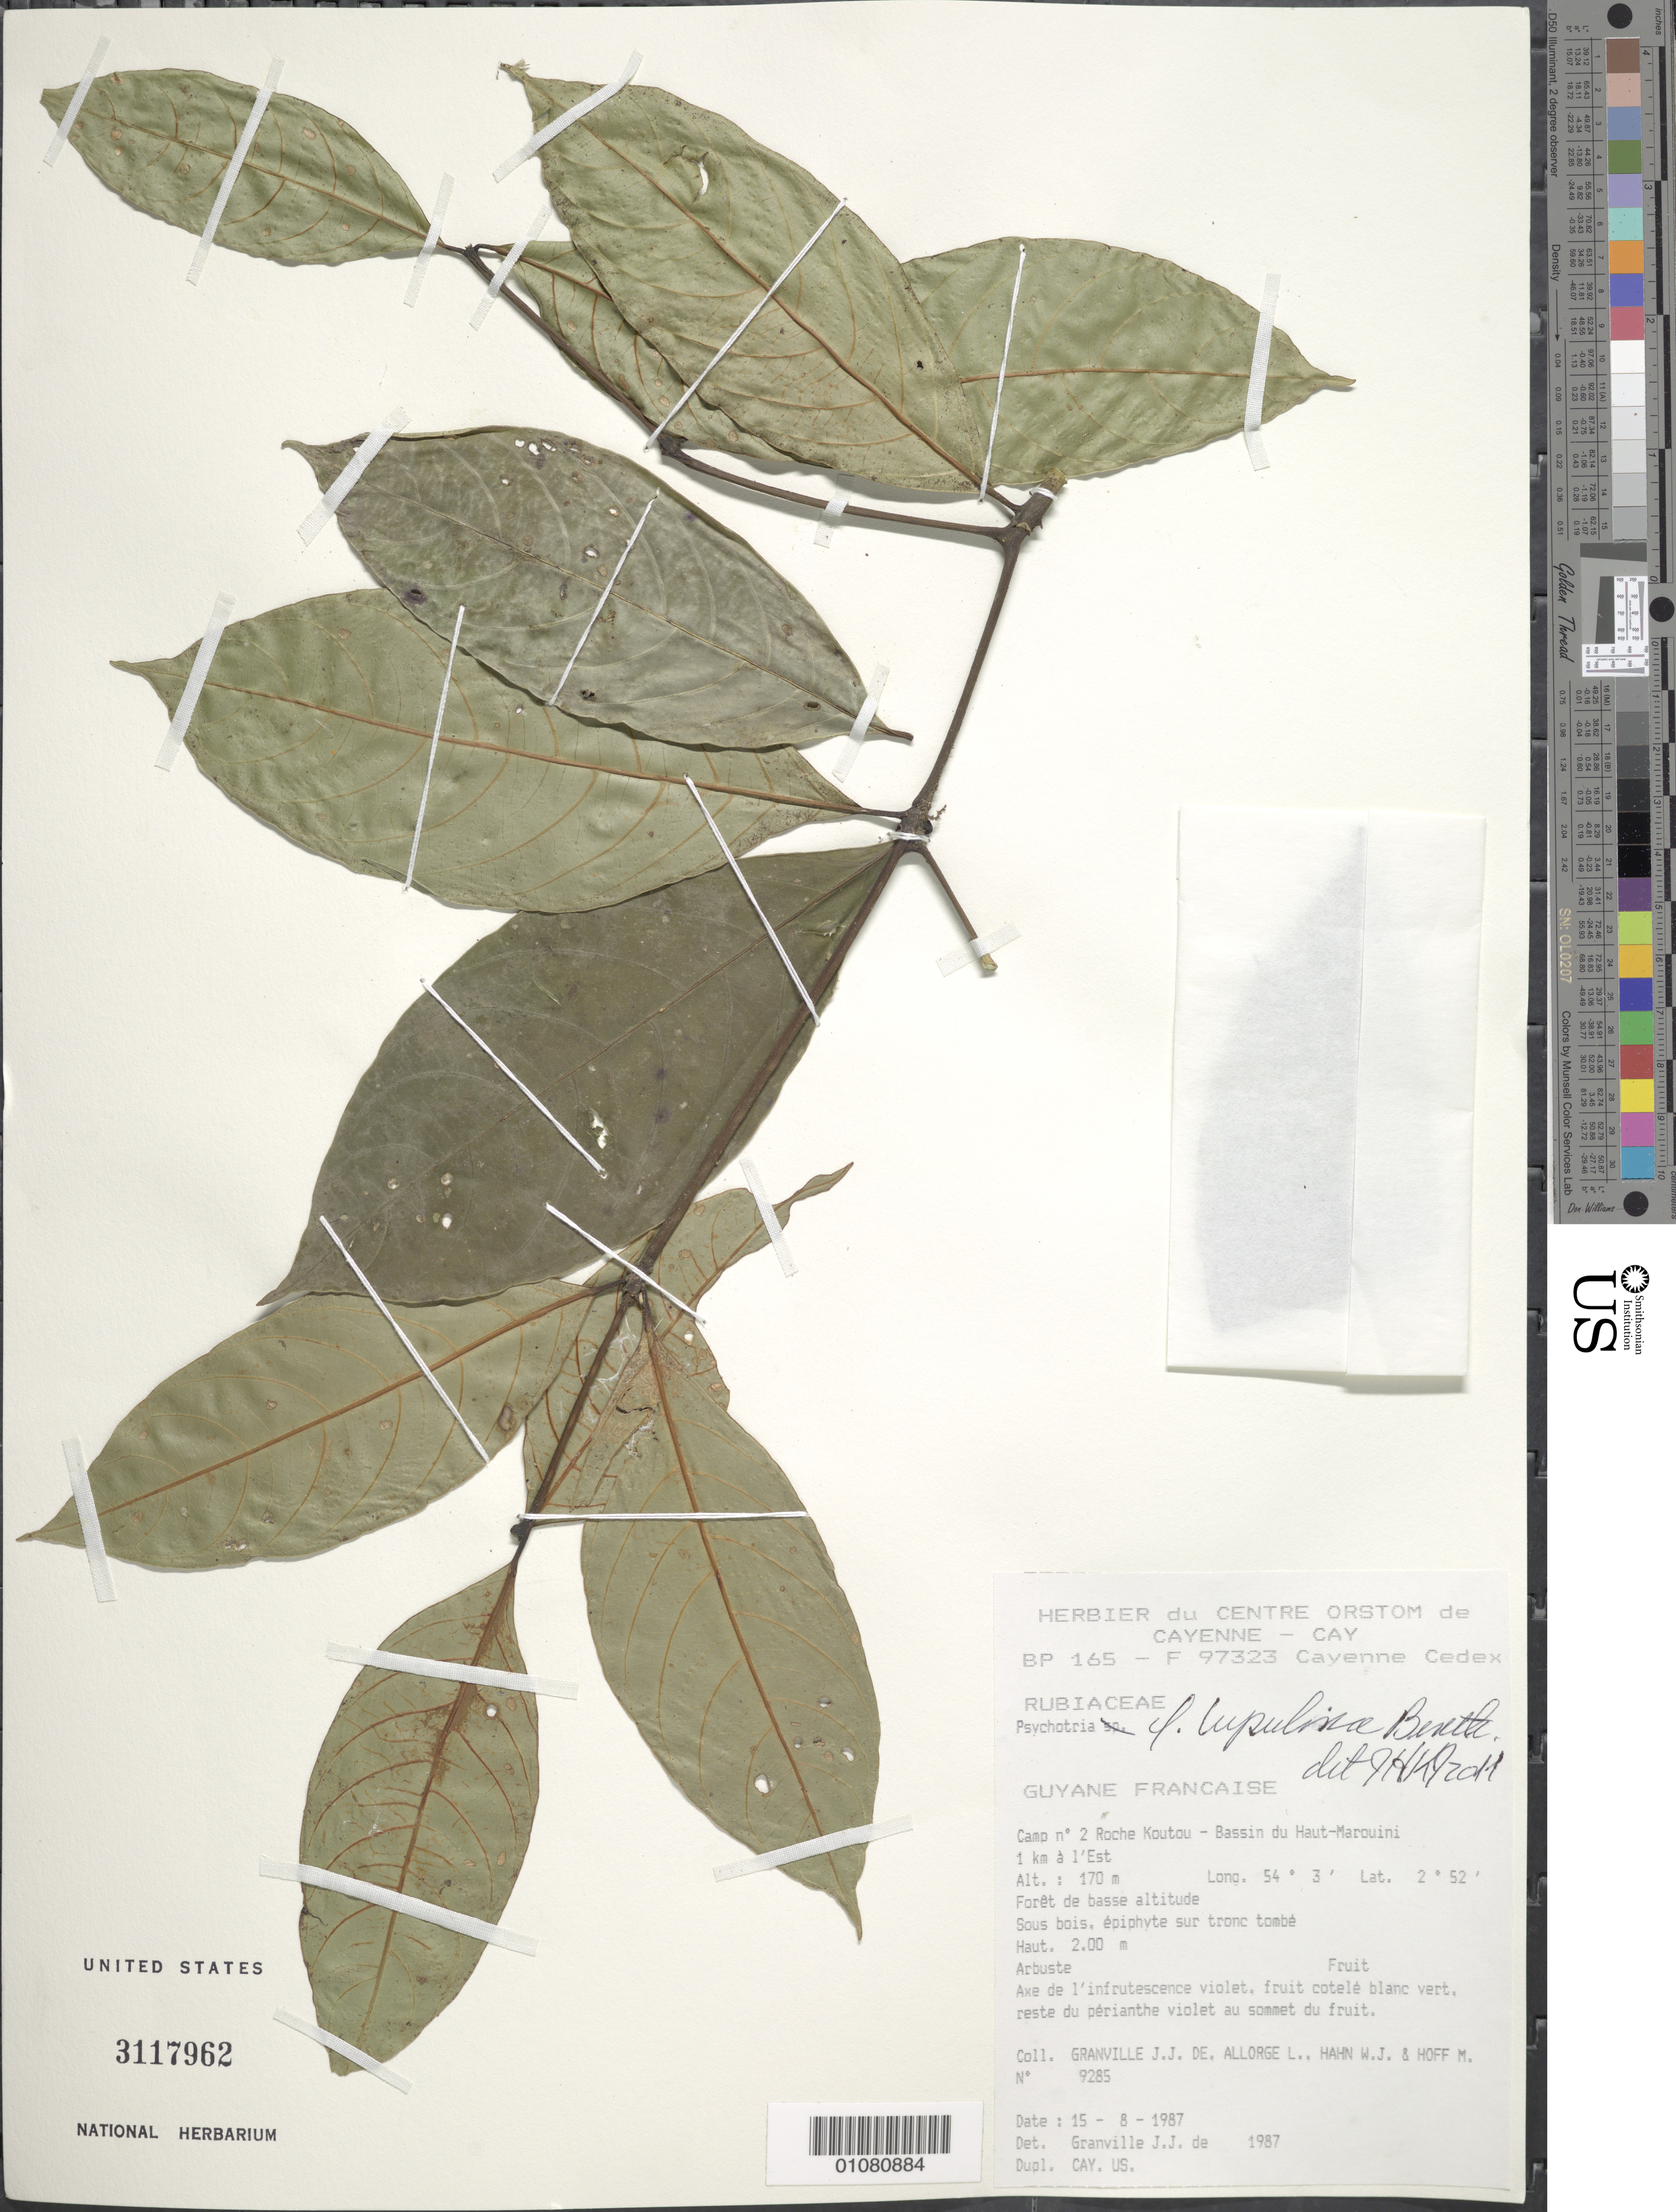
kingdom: Plantae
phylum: Tracheophyta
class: Magnoliopsida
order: Gentianales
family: Rubiaceae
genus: Psychotria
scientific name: Psychotria lupulina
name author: Benth.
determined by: Kirkbride, J. H.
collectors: J.-J. de Granville, L. Allorge, W. J. Hahn & M. Hoff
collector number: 9285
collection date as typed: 15-Aug-87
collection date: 1987-08-15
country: French Guiana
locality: Camp #2. Roche Koutou - Bassin du Haut-Marouini, 1 km a l'Est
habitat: Foret de basse altitude. Sous bois, epiphyte sur tronc tombe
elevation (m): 170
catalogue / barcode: US 3117962